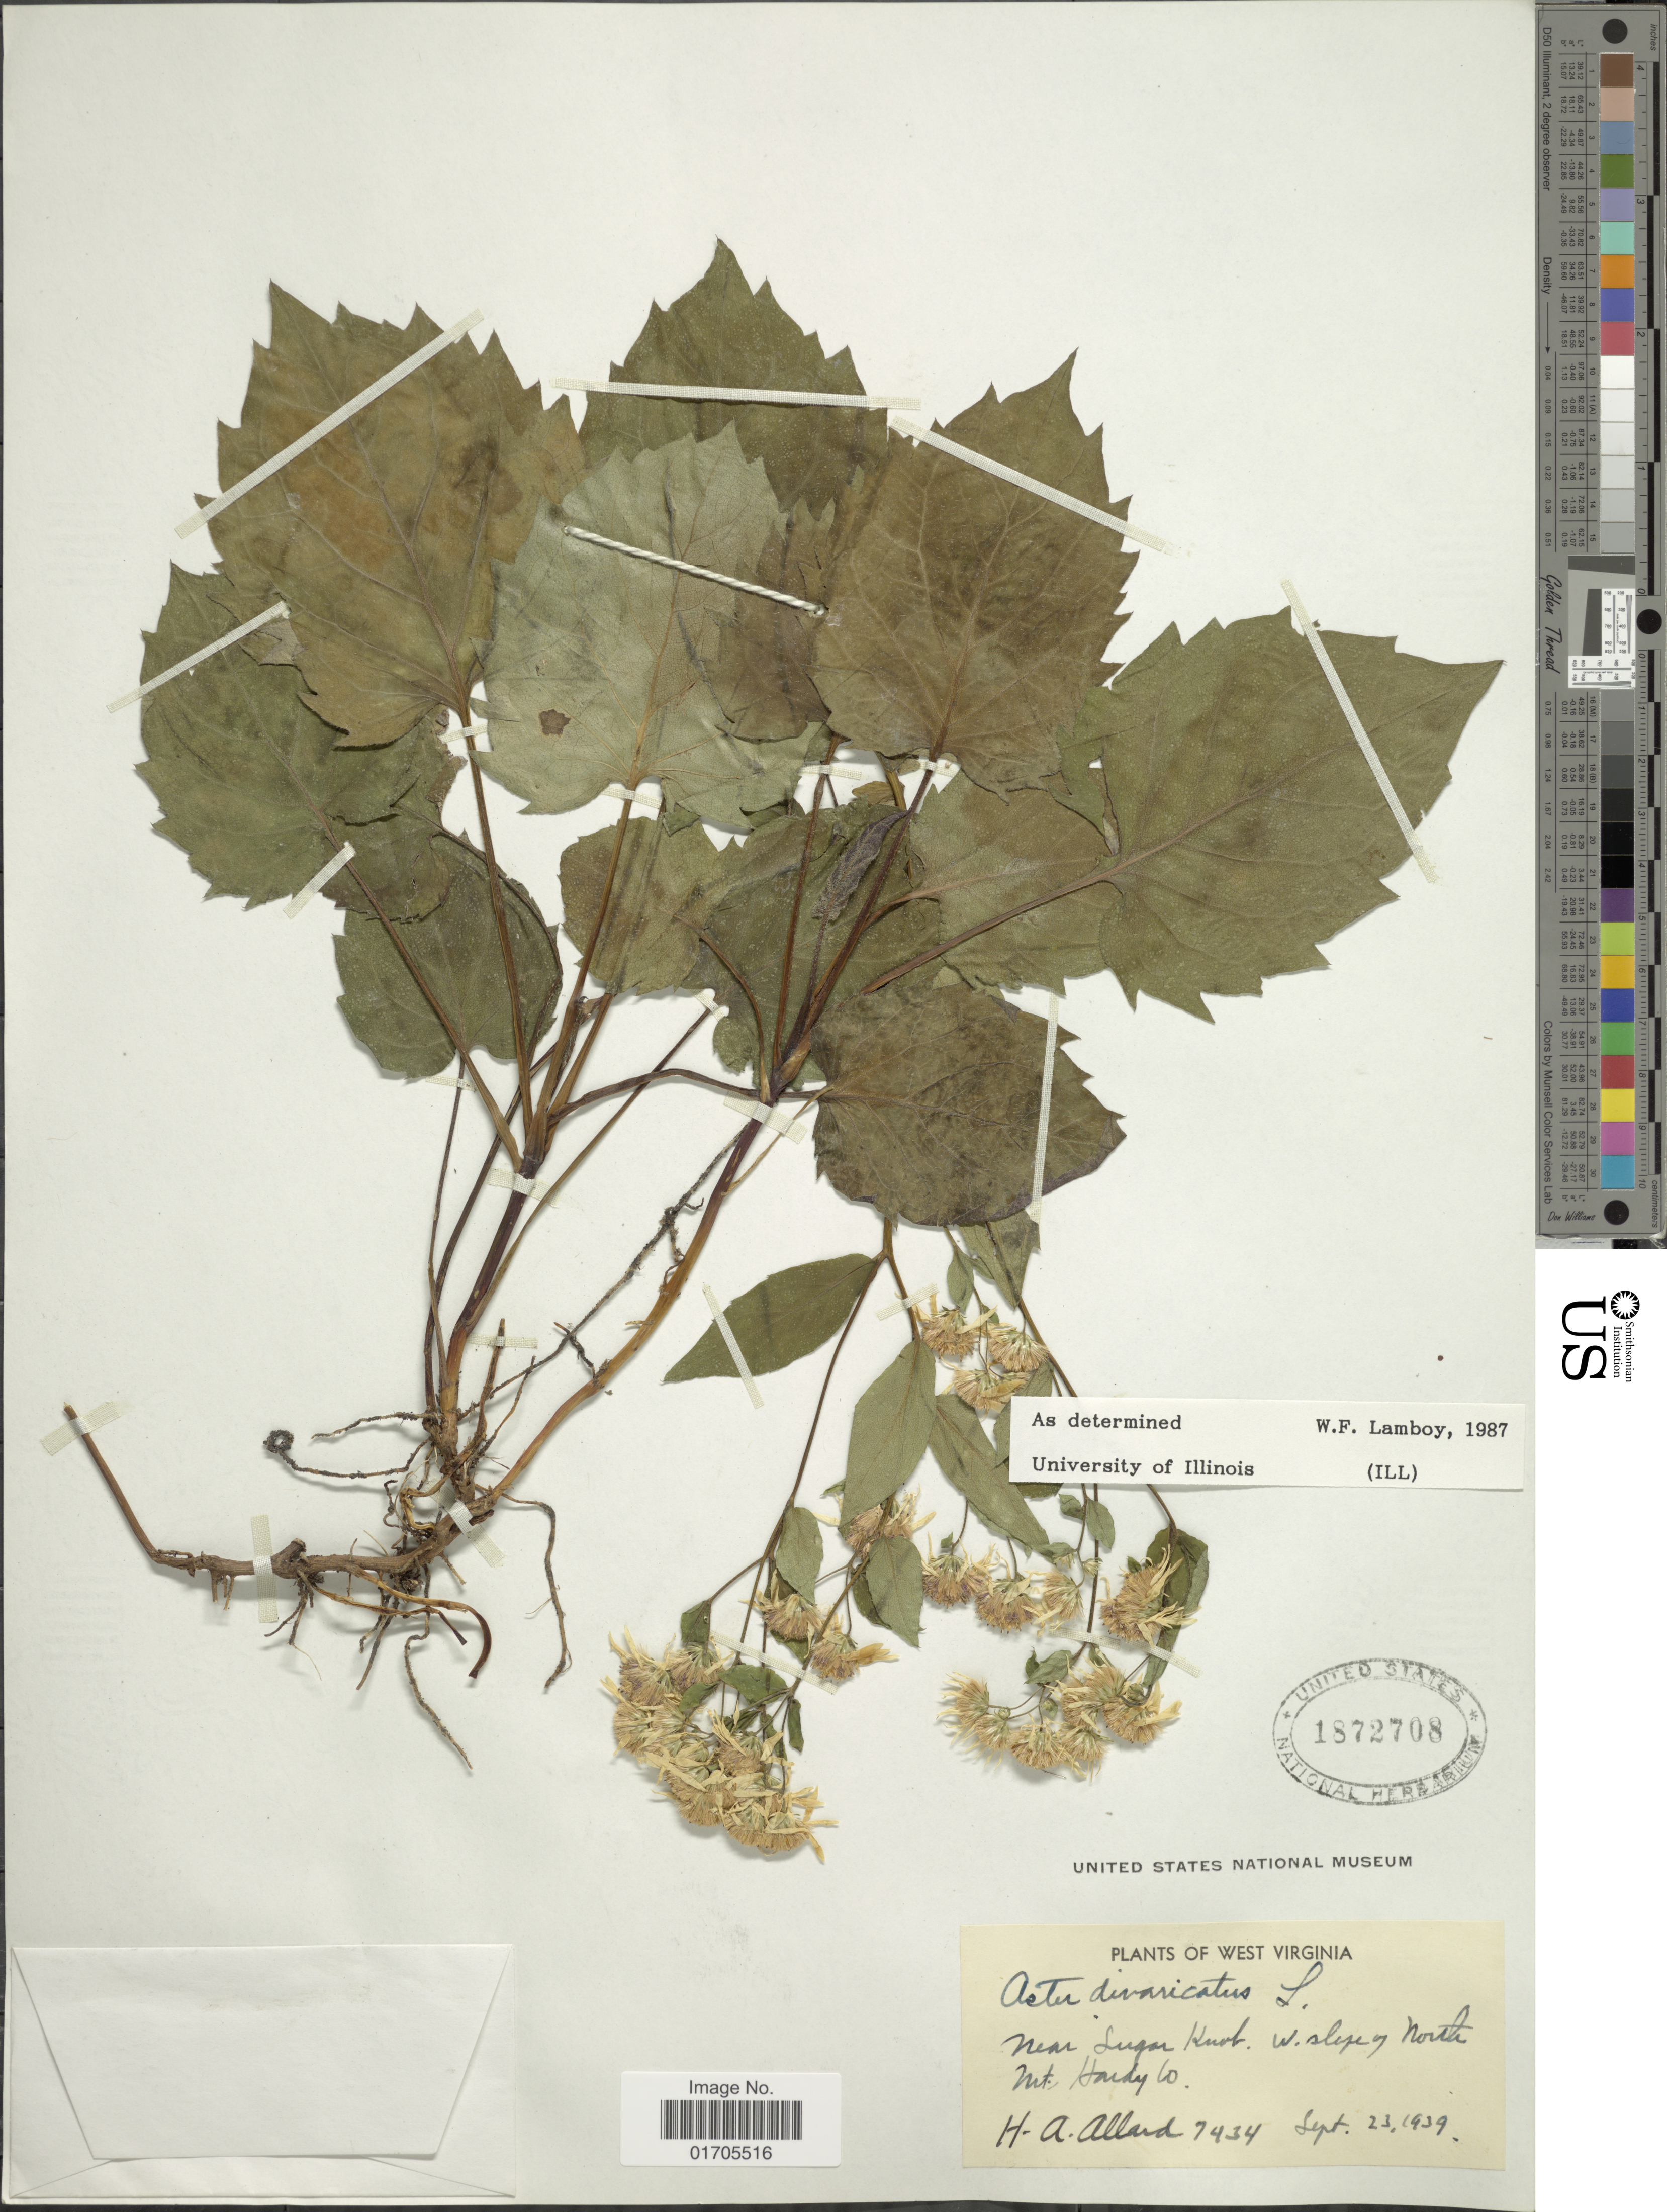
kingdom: Plantae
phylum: Tracheophyta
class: Magnoliopsida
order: Asterales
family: Asteraceae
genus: Eurybia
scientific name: Eurybia divaricata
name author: (L.) G.L. Nesom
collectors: H. A. Allard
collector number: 7434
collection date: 1939-09-23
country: United States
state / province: West Virginia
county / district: Hardy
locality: West Virginia. Near Sugar Knob. W. slope of North Mt., Handy Co.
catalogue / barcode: US 1872708